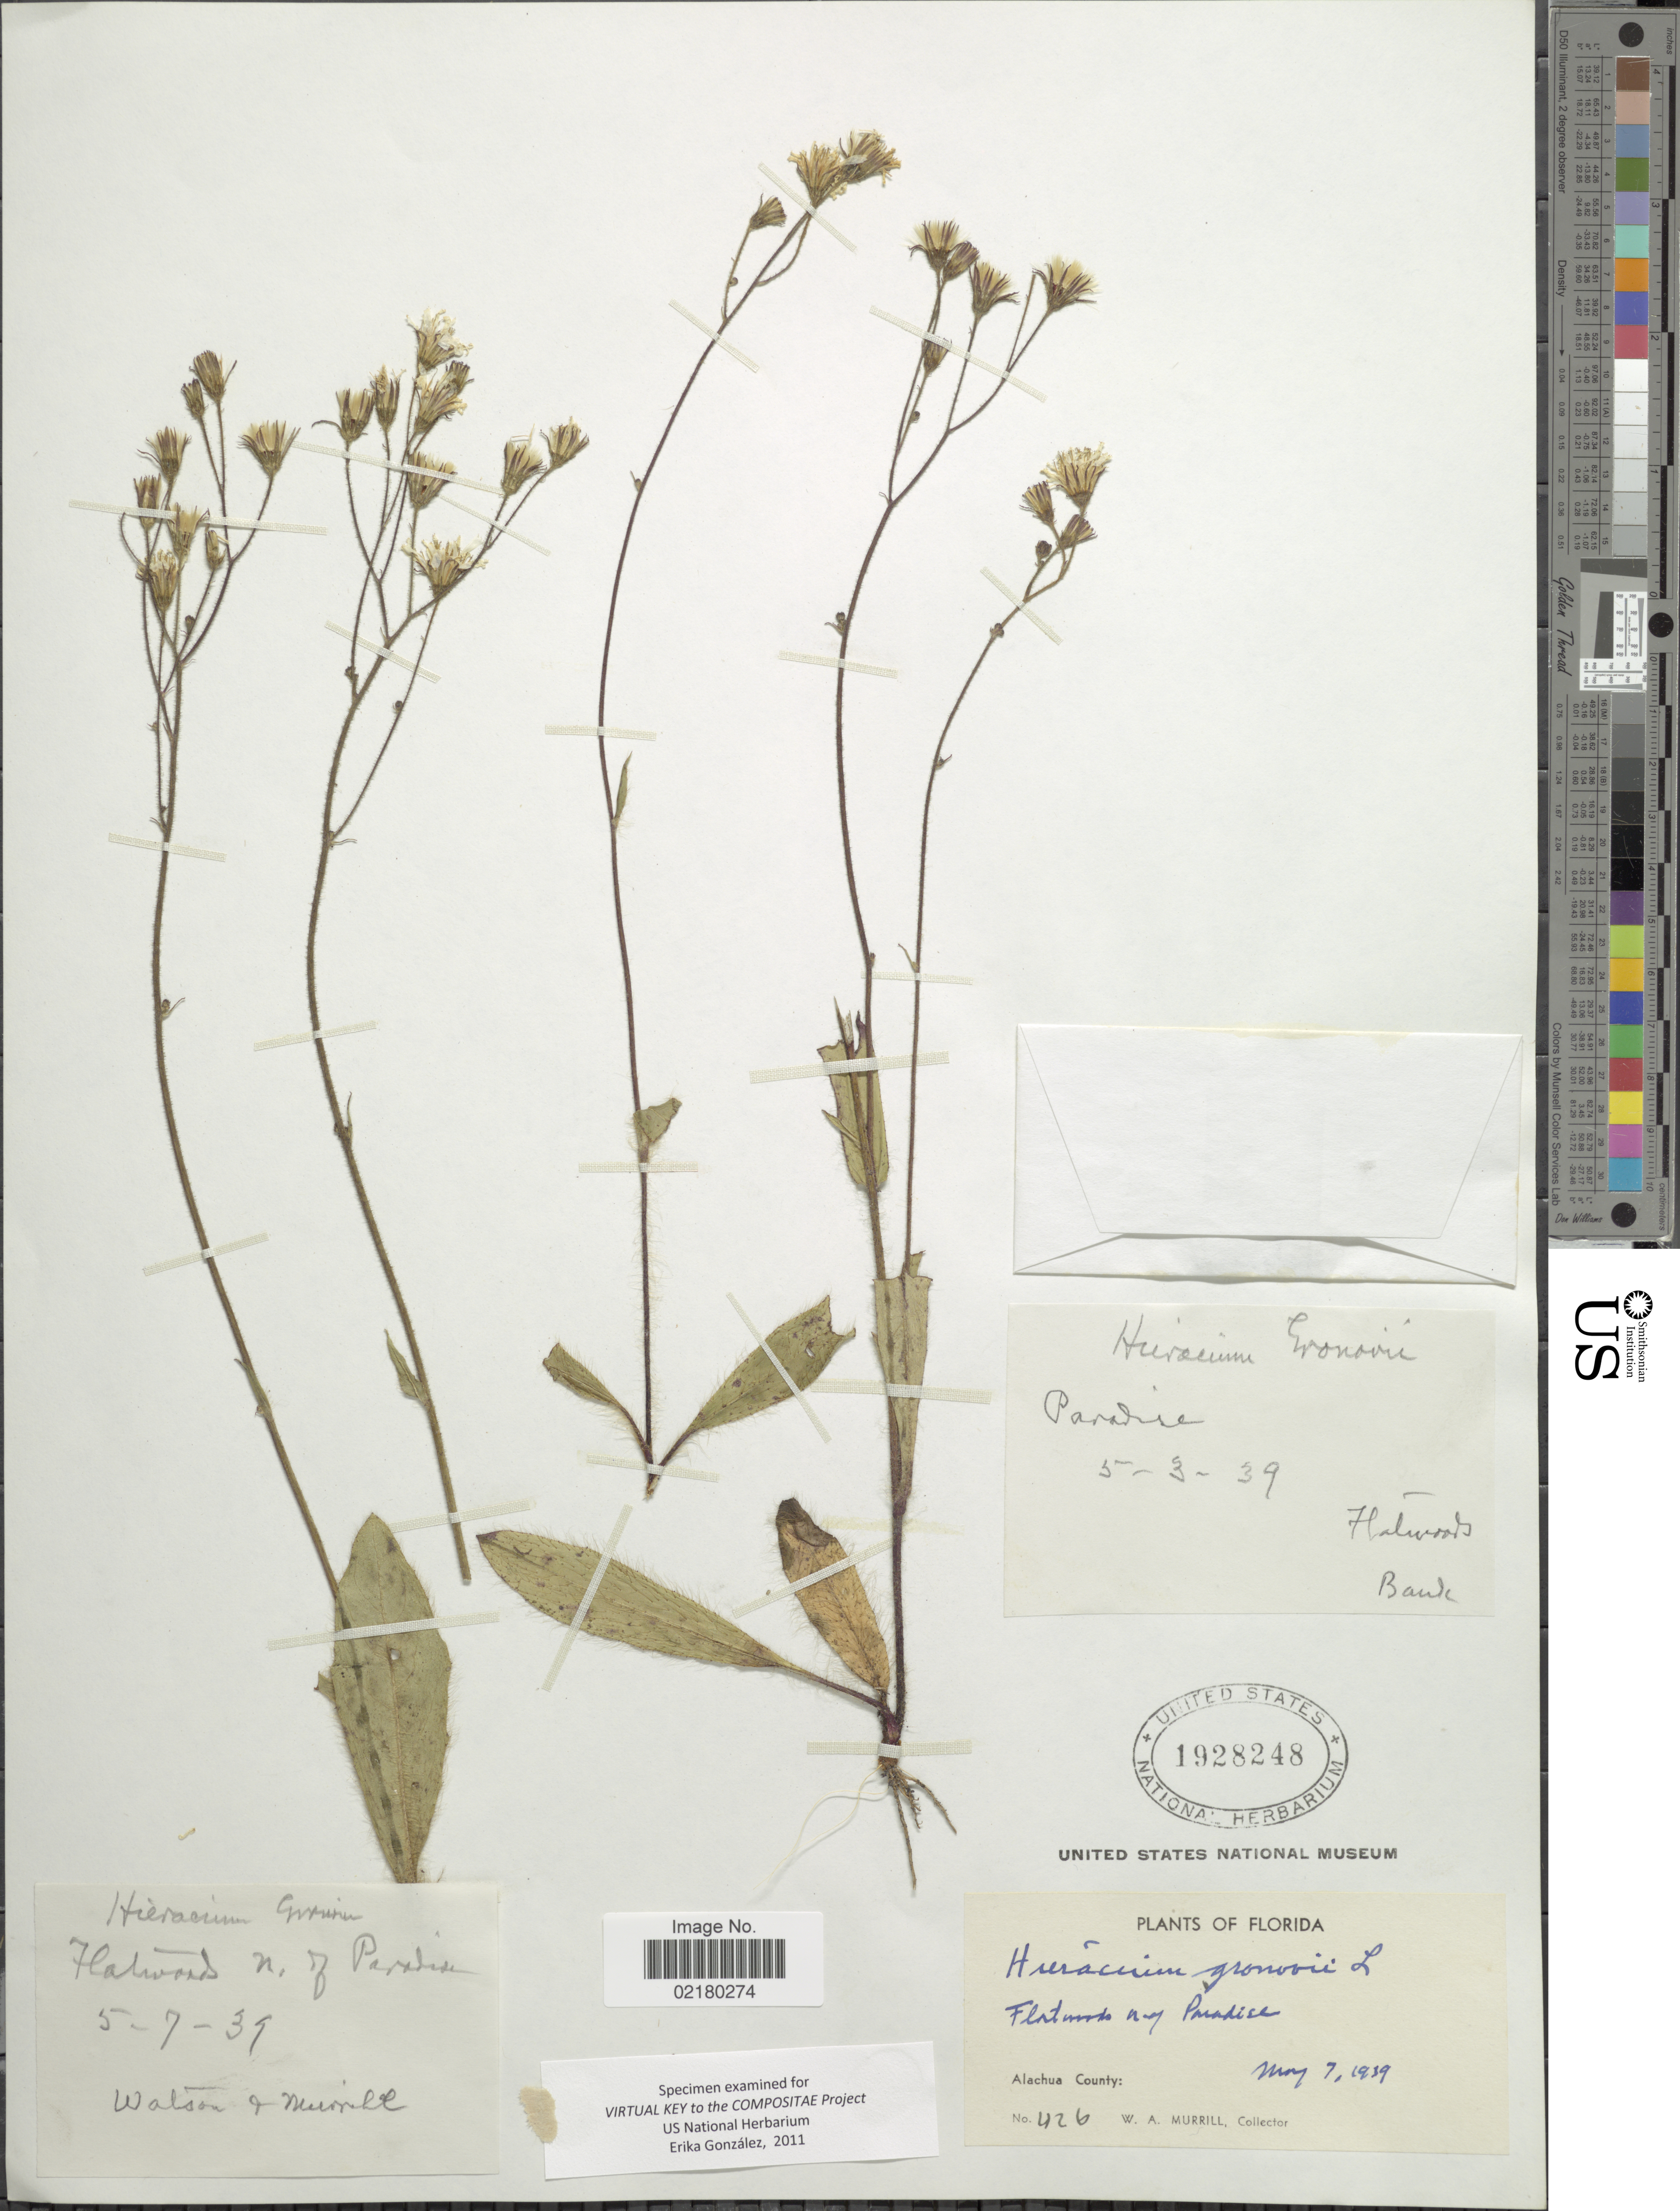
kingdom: Plantae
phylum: Tracheophyta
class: Magnoliopsida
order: Asterales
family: Asteraceae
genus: Hieracium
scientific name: Hieracium gronovii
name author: L.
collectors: W. A. Murrill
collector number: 426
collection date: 1939-05-07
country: United States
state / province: Florida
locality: Flatwoods N. of Paradise, Alachua County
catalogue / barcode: US 1928248